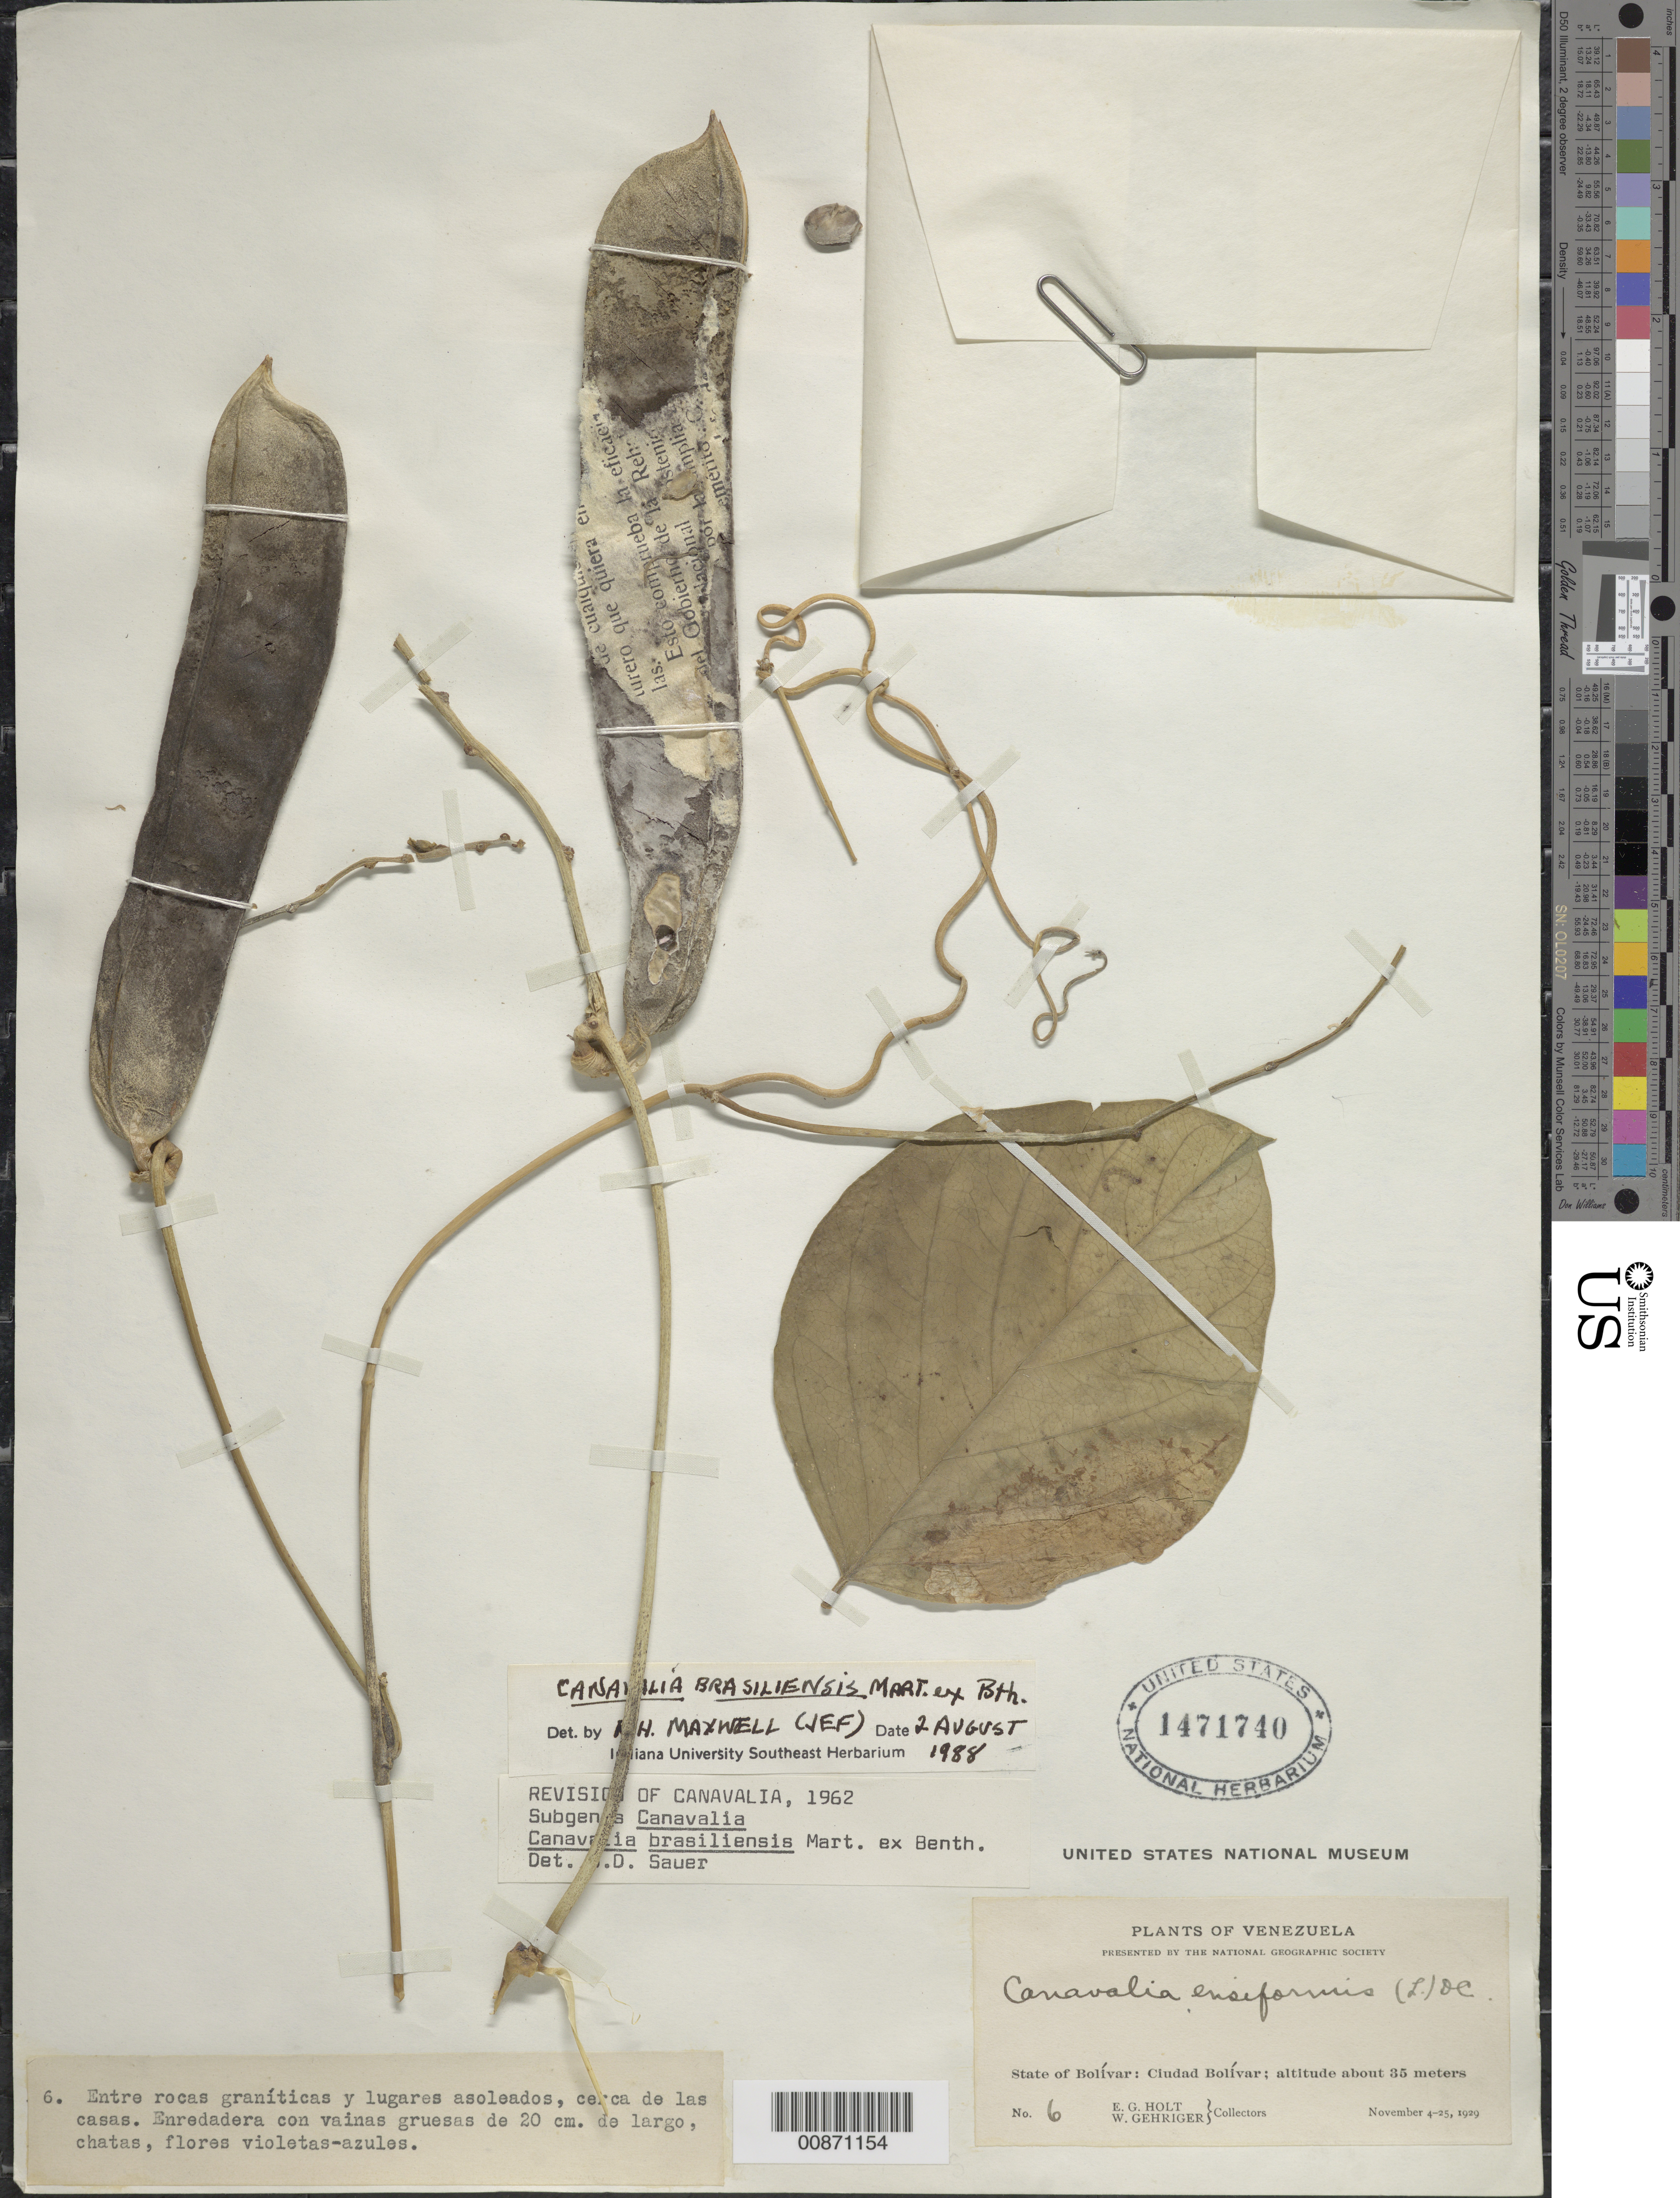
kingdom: Plantae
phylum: Tracheophyta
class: Magnoliopsida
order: Fabales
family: Fabaceae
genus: Canavalia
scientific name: Canavalia brasiliensis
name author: Mart. ex Benth.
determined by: Maxwell, R. H., (JEF), Indiana University Southeast (UNITED STATES)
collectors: E. Holt & W. Gehriger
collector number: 6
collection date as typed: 4-Nov-29 to 25-Nov-29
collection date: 1929-11-04/1929-11-25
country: Venezuela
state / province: Bolívar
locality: Ciudad Bolívar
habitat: Entre rocas graníticas y lugares asoleados, cerca de las casas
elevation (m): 35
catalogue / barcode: US 1471740